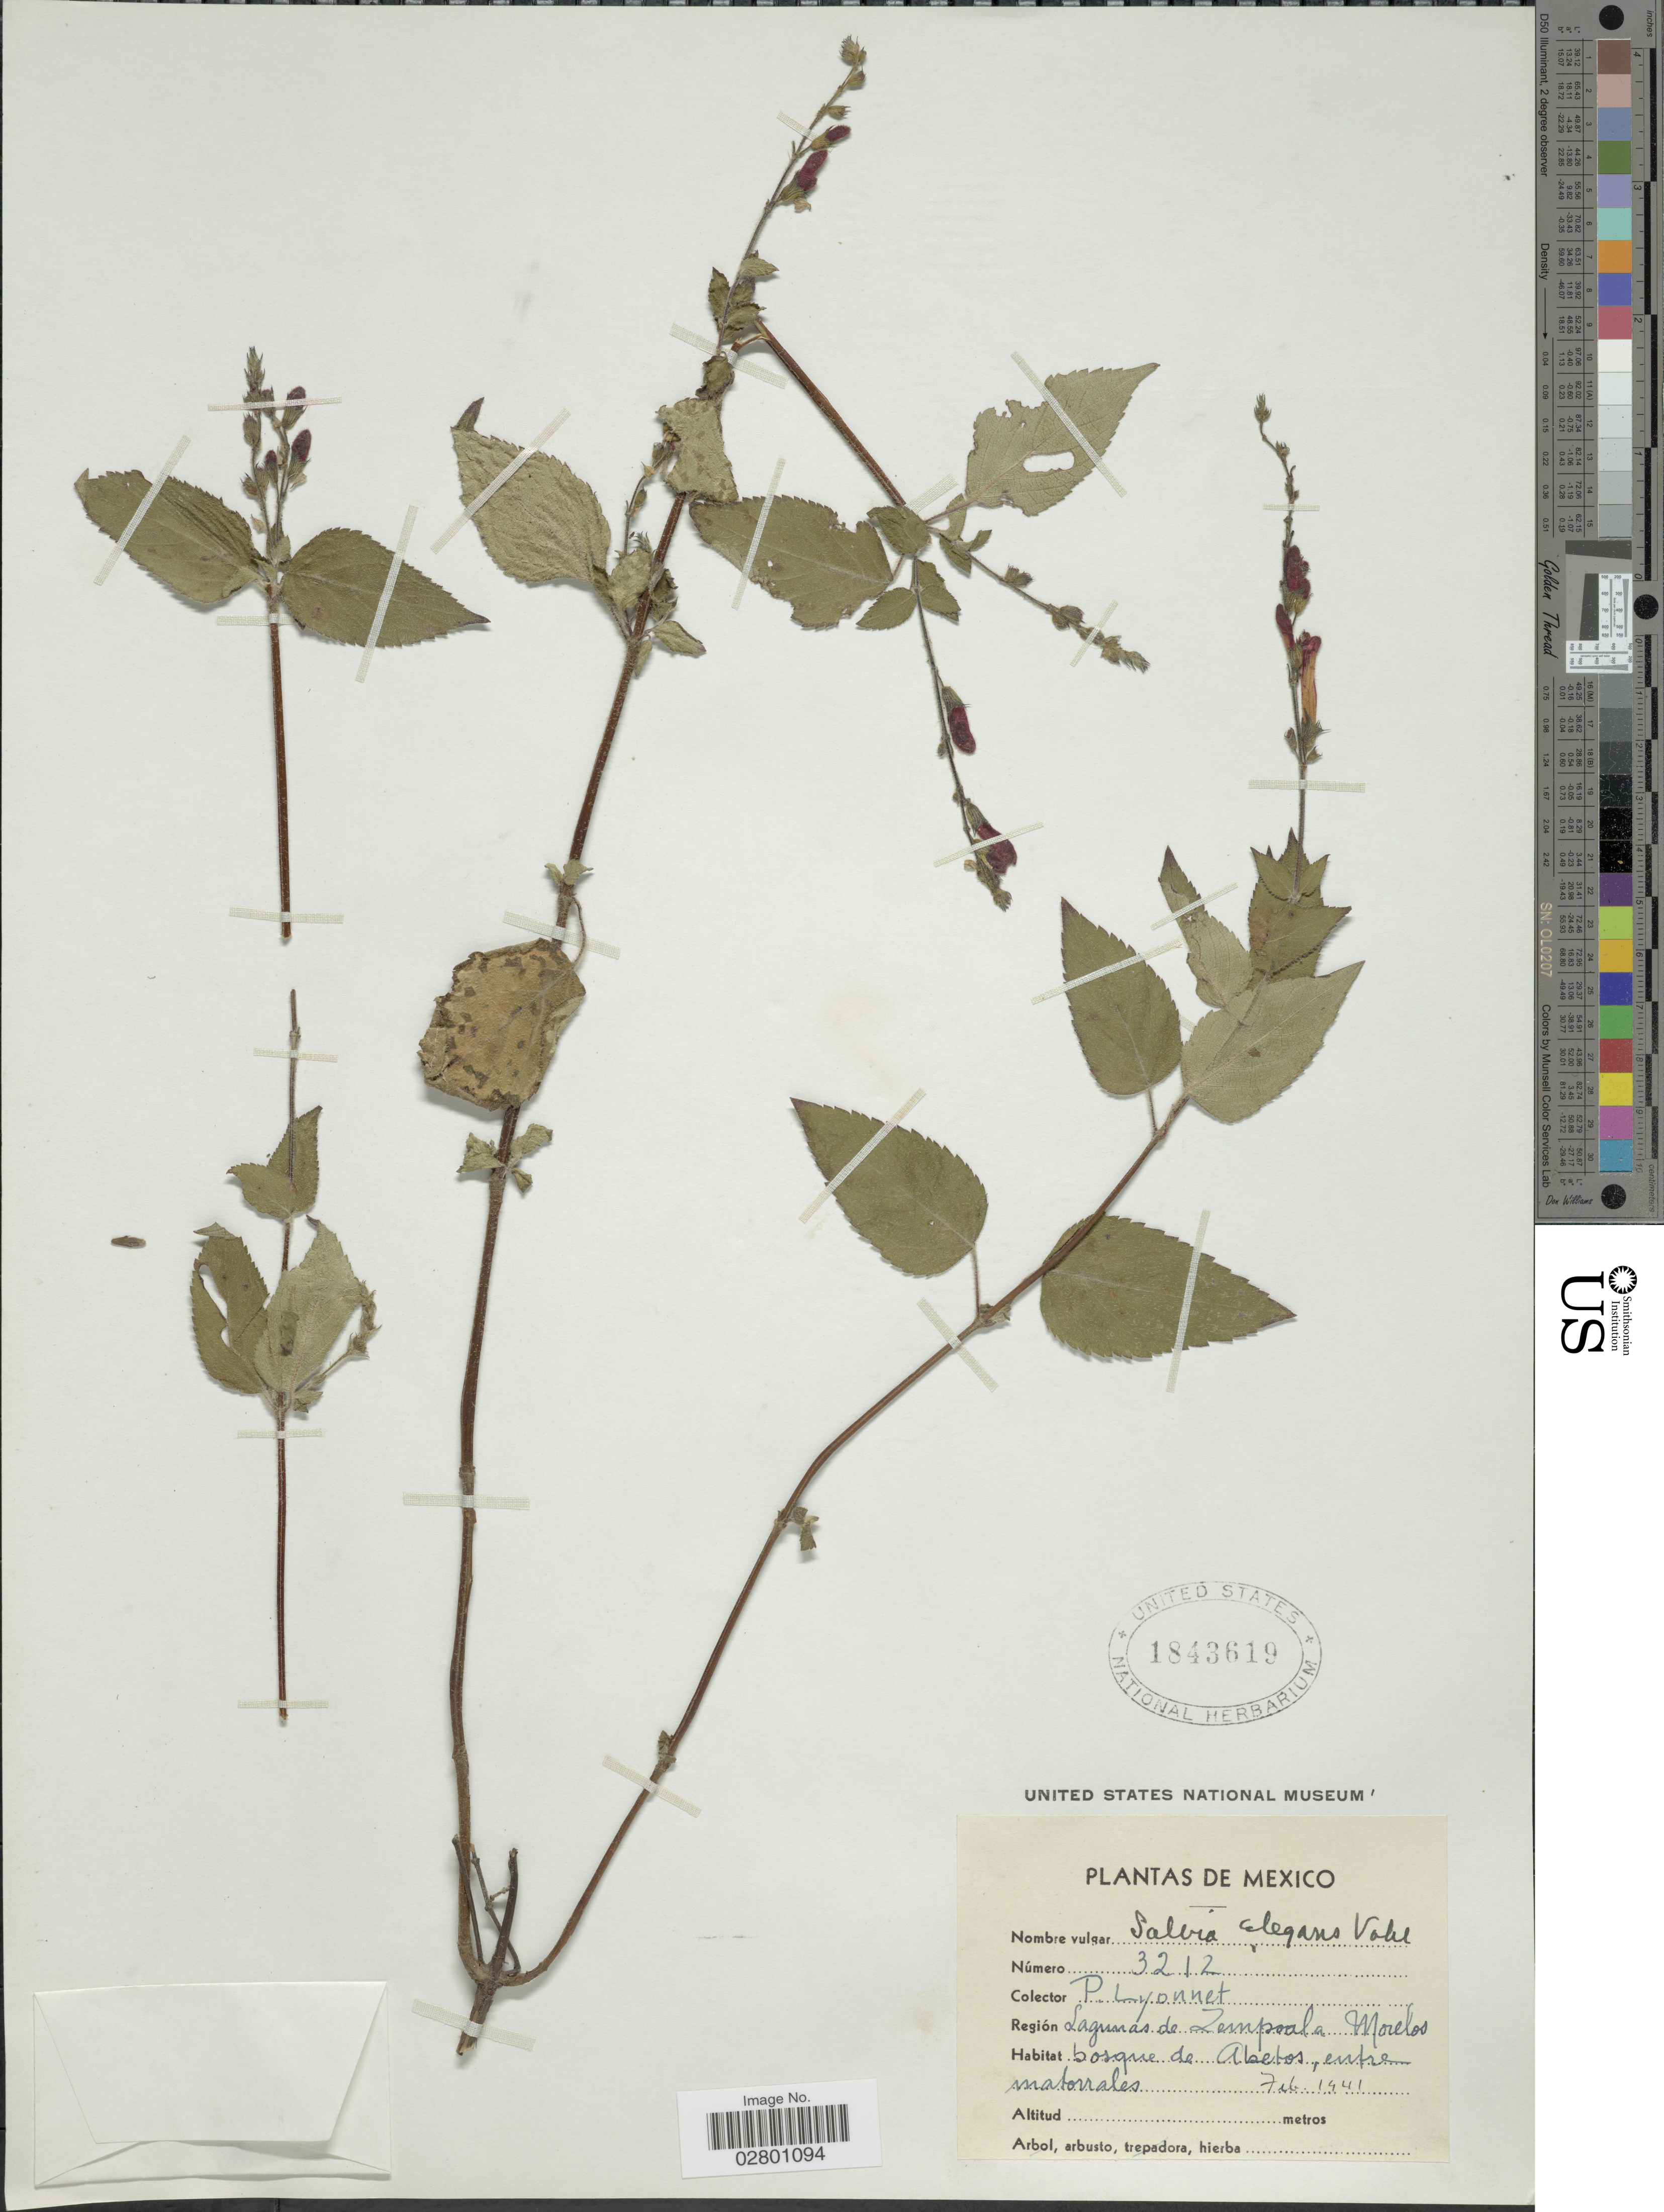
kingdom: Plantae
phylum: Tracheophyta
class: Magnoliopsida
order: Lamiales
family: Lamiaceae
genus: Salvia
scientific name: Salvia elegans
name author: Vahl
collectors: P. Lyonnet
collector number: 3212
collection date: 1941-02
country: Mexico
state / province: Morelos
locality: Lagunas de Zempoala Morelos, bosque de Abetos, entre matorrales.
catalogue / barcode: US 1843619